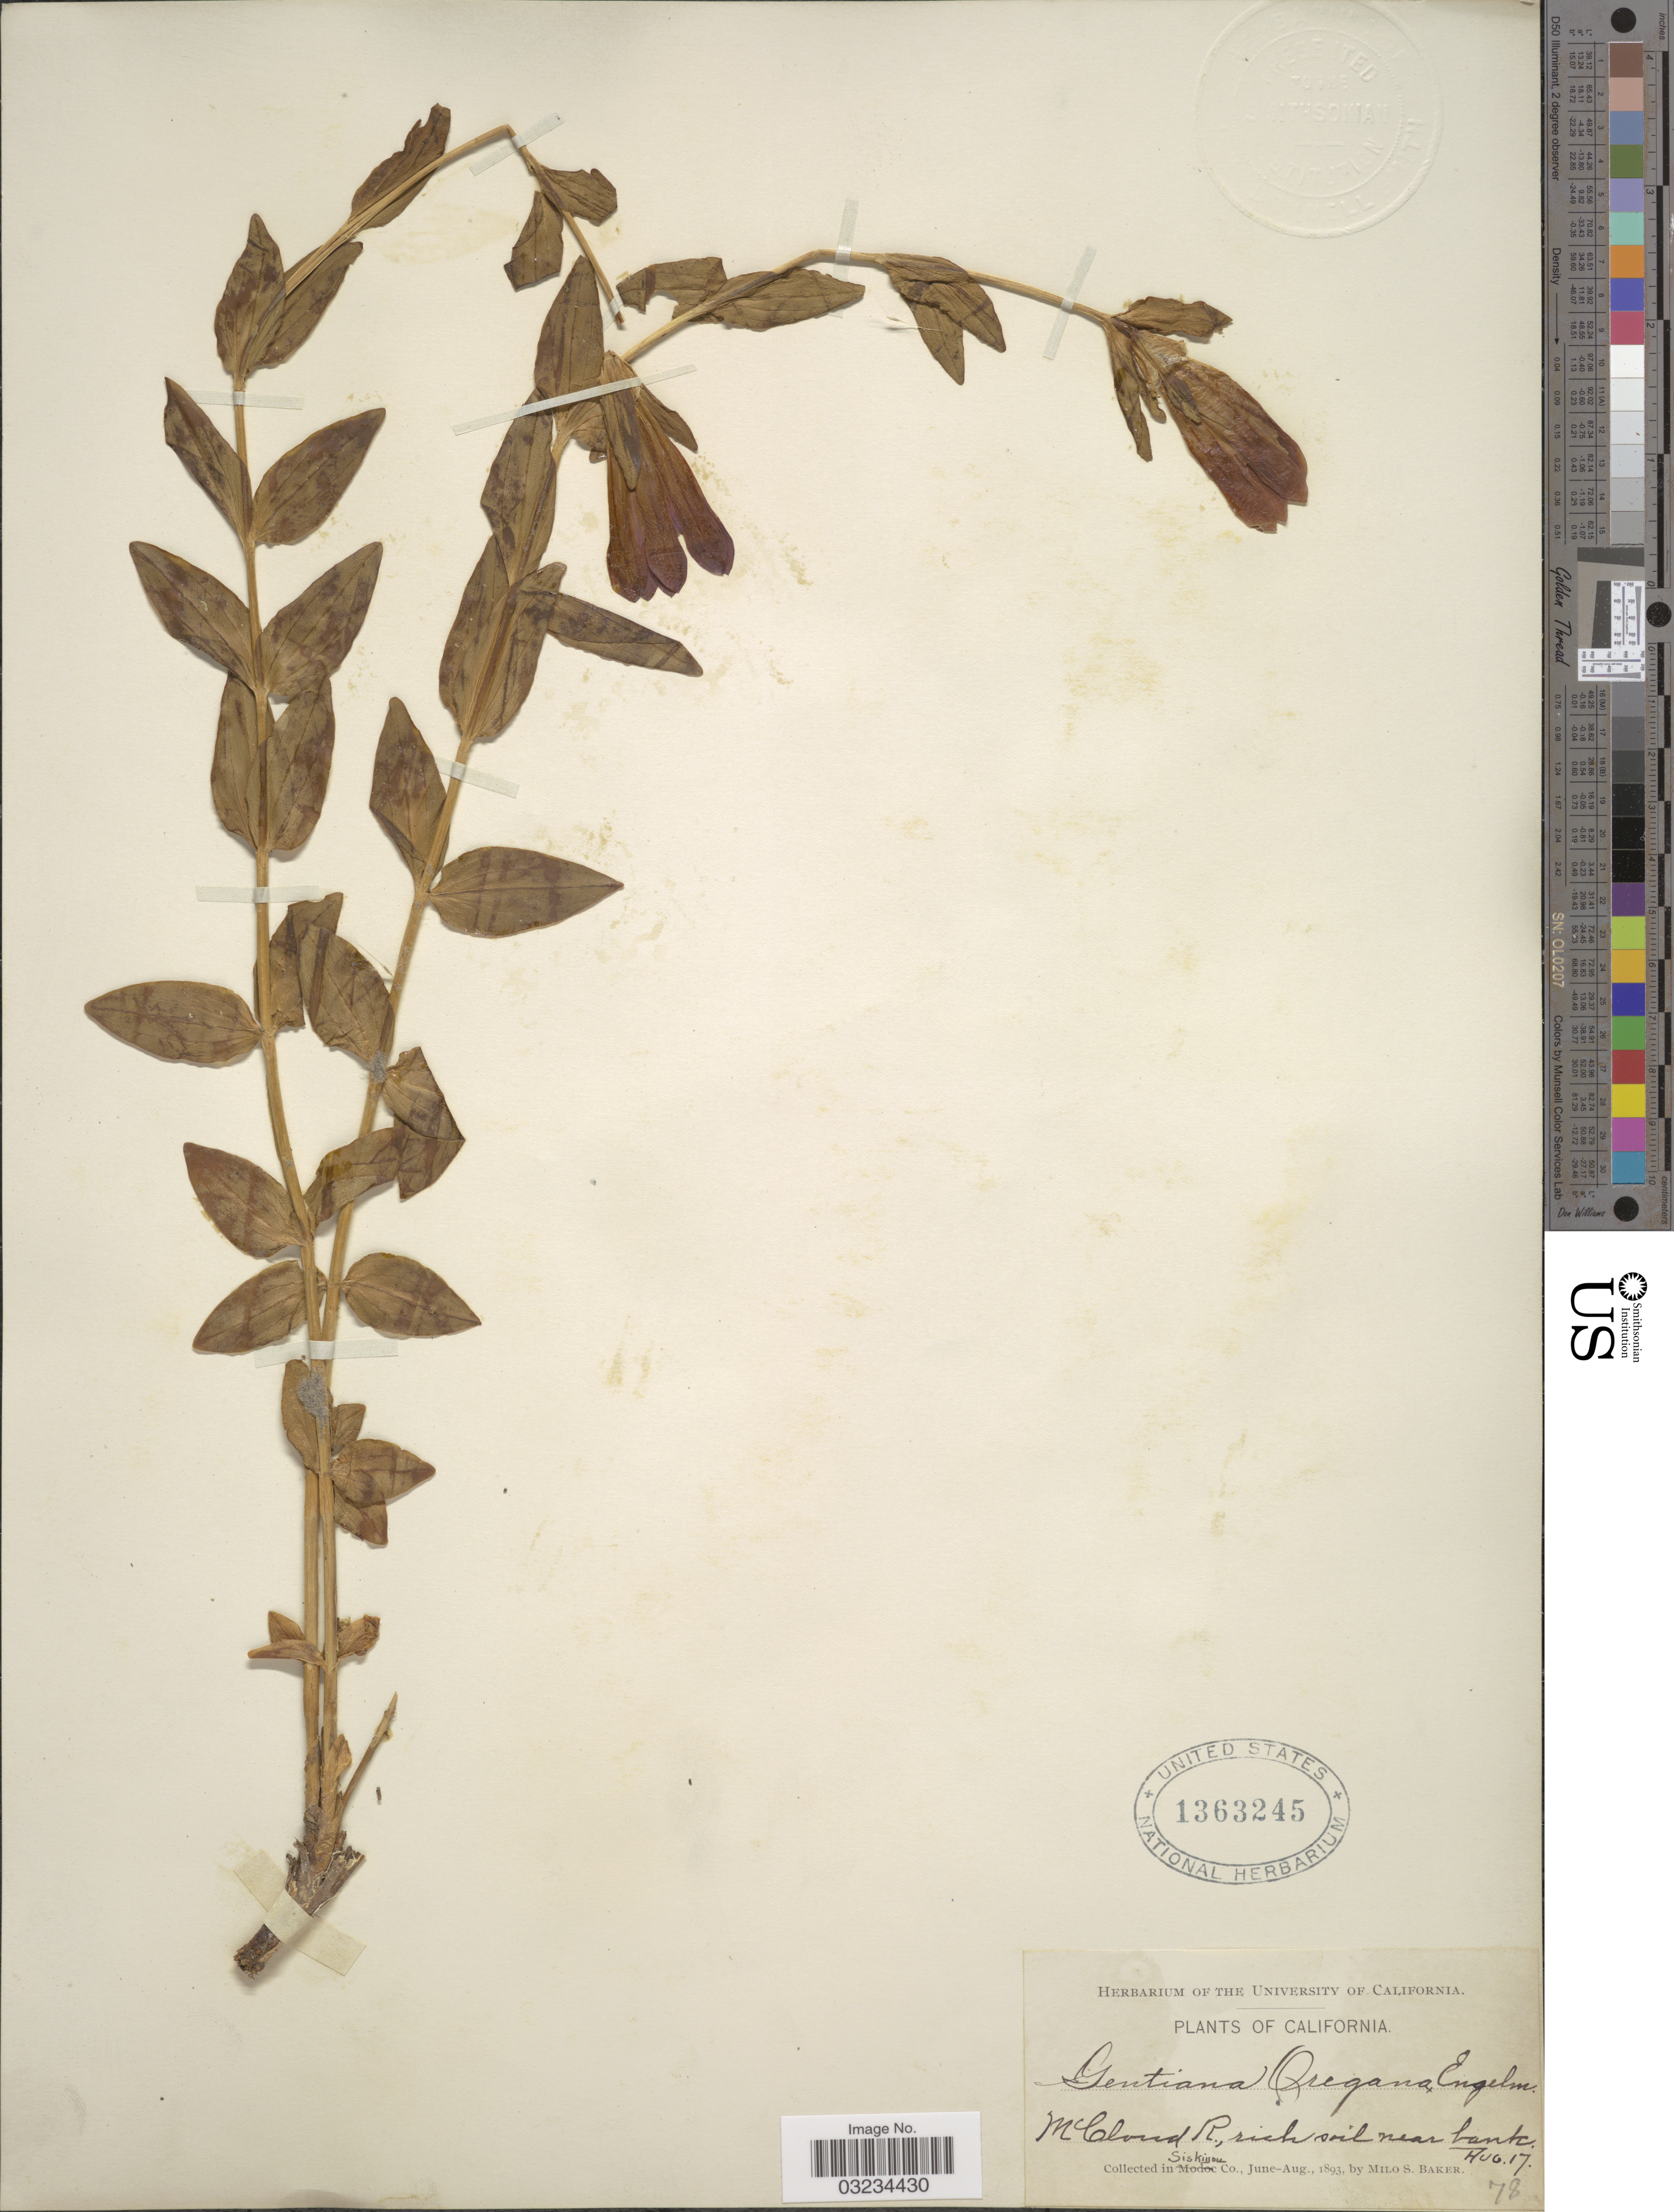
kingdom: Plantae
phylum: Tracheophyta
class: Magnoliopsida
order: Gentianales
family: Gentianaceae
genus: Gentiana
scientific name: Gentiana oregana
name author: Engelm. ex A. Gray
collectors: M. S. Baker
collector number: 78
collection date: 1893-08-17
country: United States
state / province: California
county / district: Siskiyou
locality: McCloud R. In Siskiyou Co.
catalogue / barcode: US 1363245